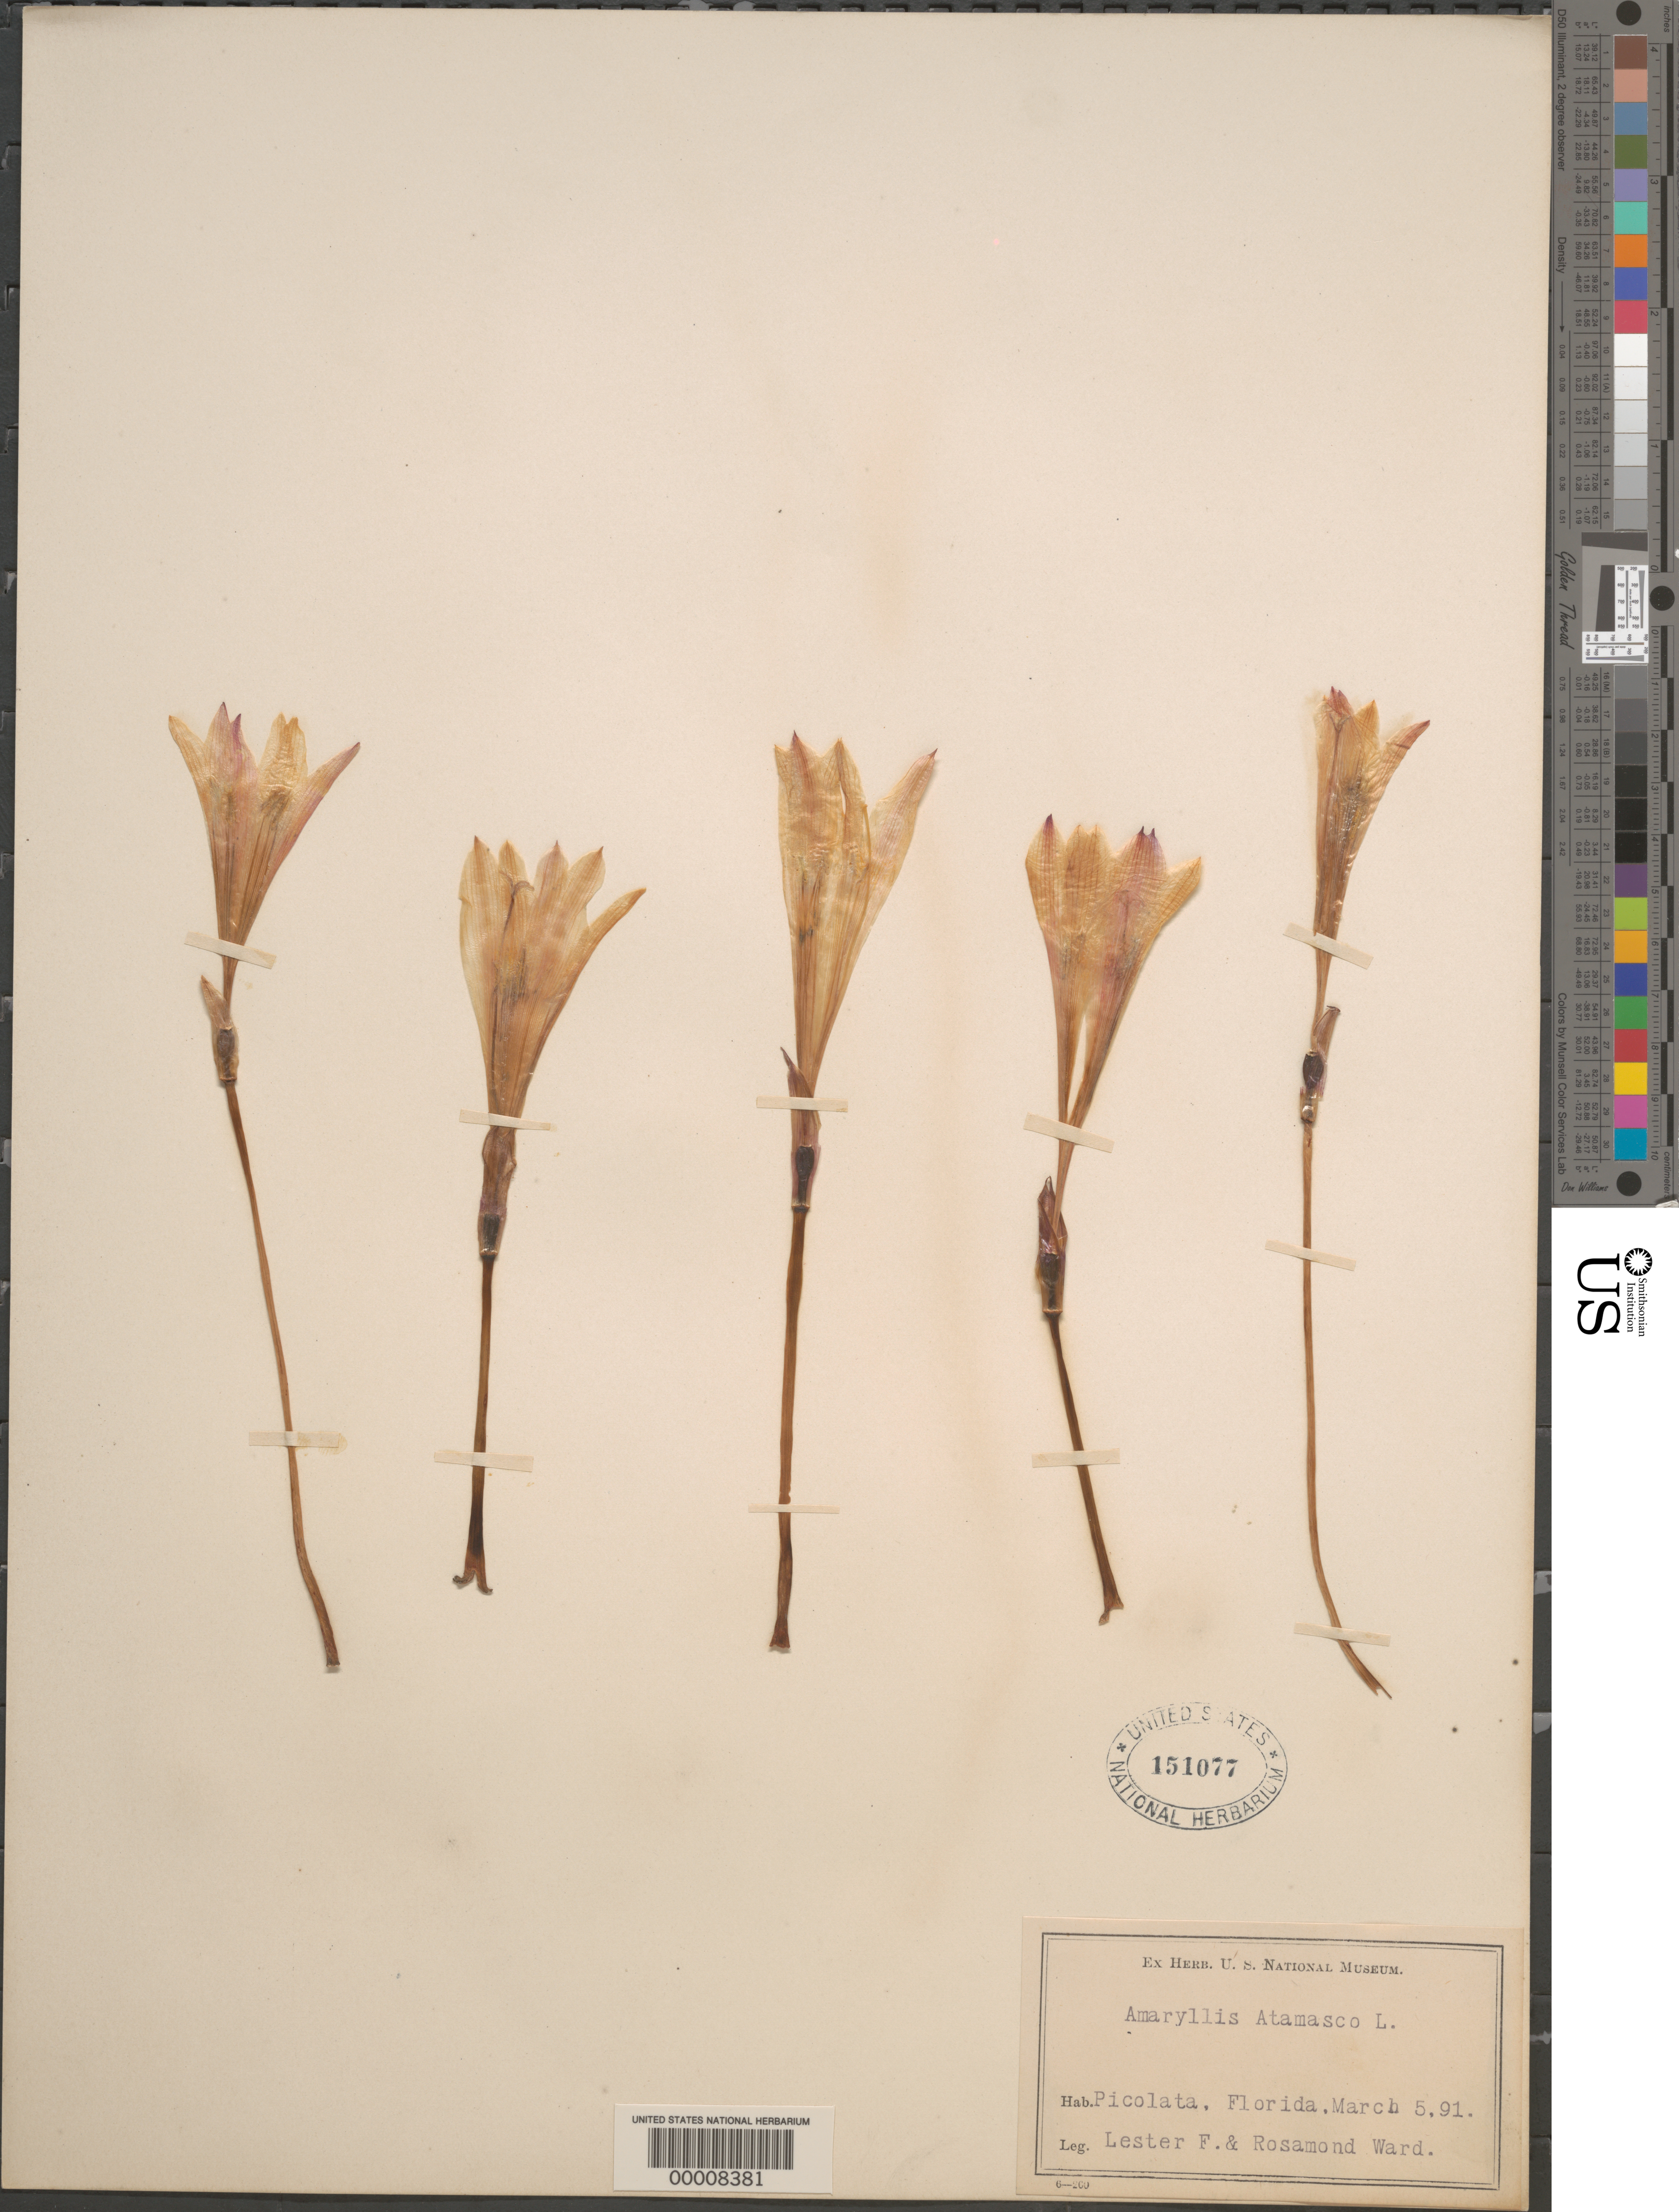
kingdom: Plantae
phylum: Tracheophyta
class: Liliopsida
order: Asparagales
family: Amaryllidaceae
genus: Zephyranthes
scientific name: Zephyranthes atamasco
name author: (L.) Herb.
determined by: Strong, Mark T.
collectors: L. F. Ward & R. Ward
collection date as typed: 05 Mar 1891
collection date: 1891-03-05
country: United States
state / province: Florida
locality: Picolata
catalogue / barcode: US 151077